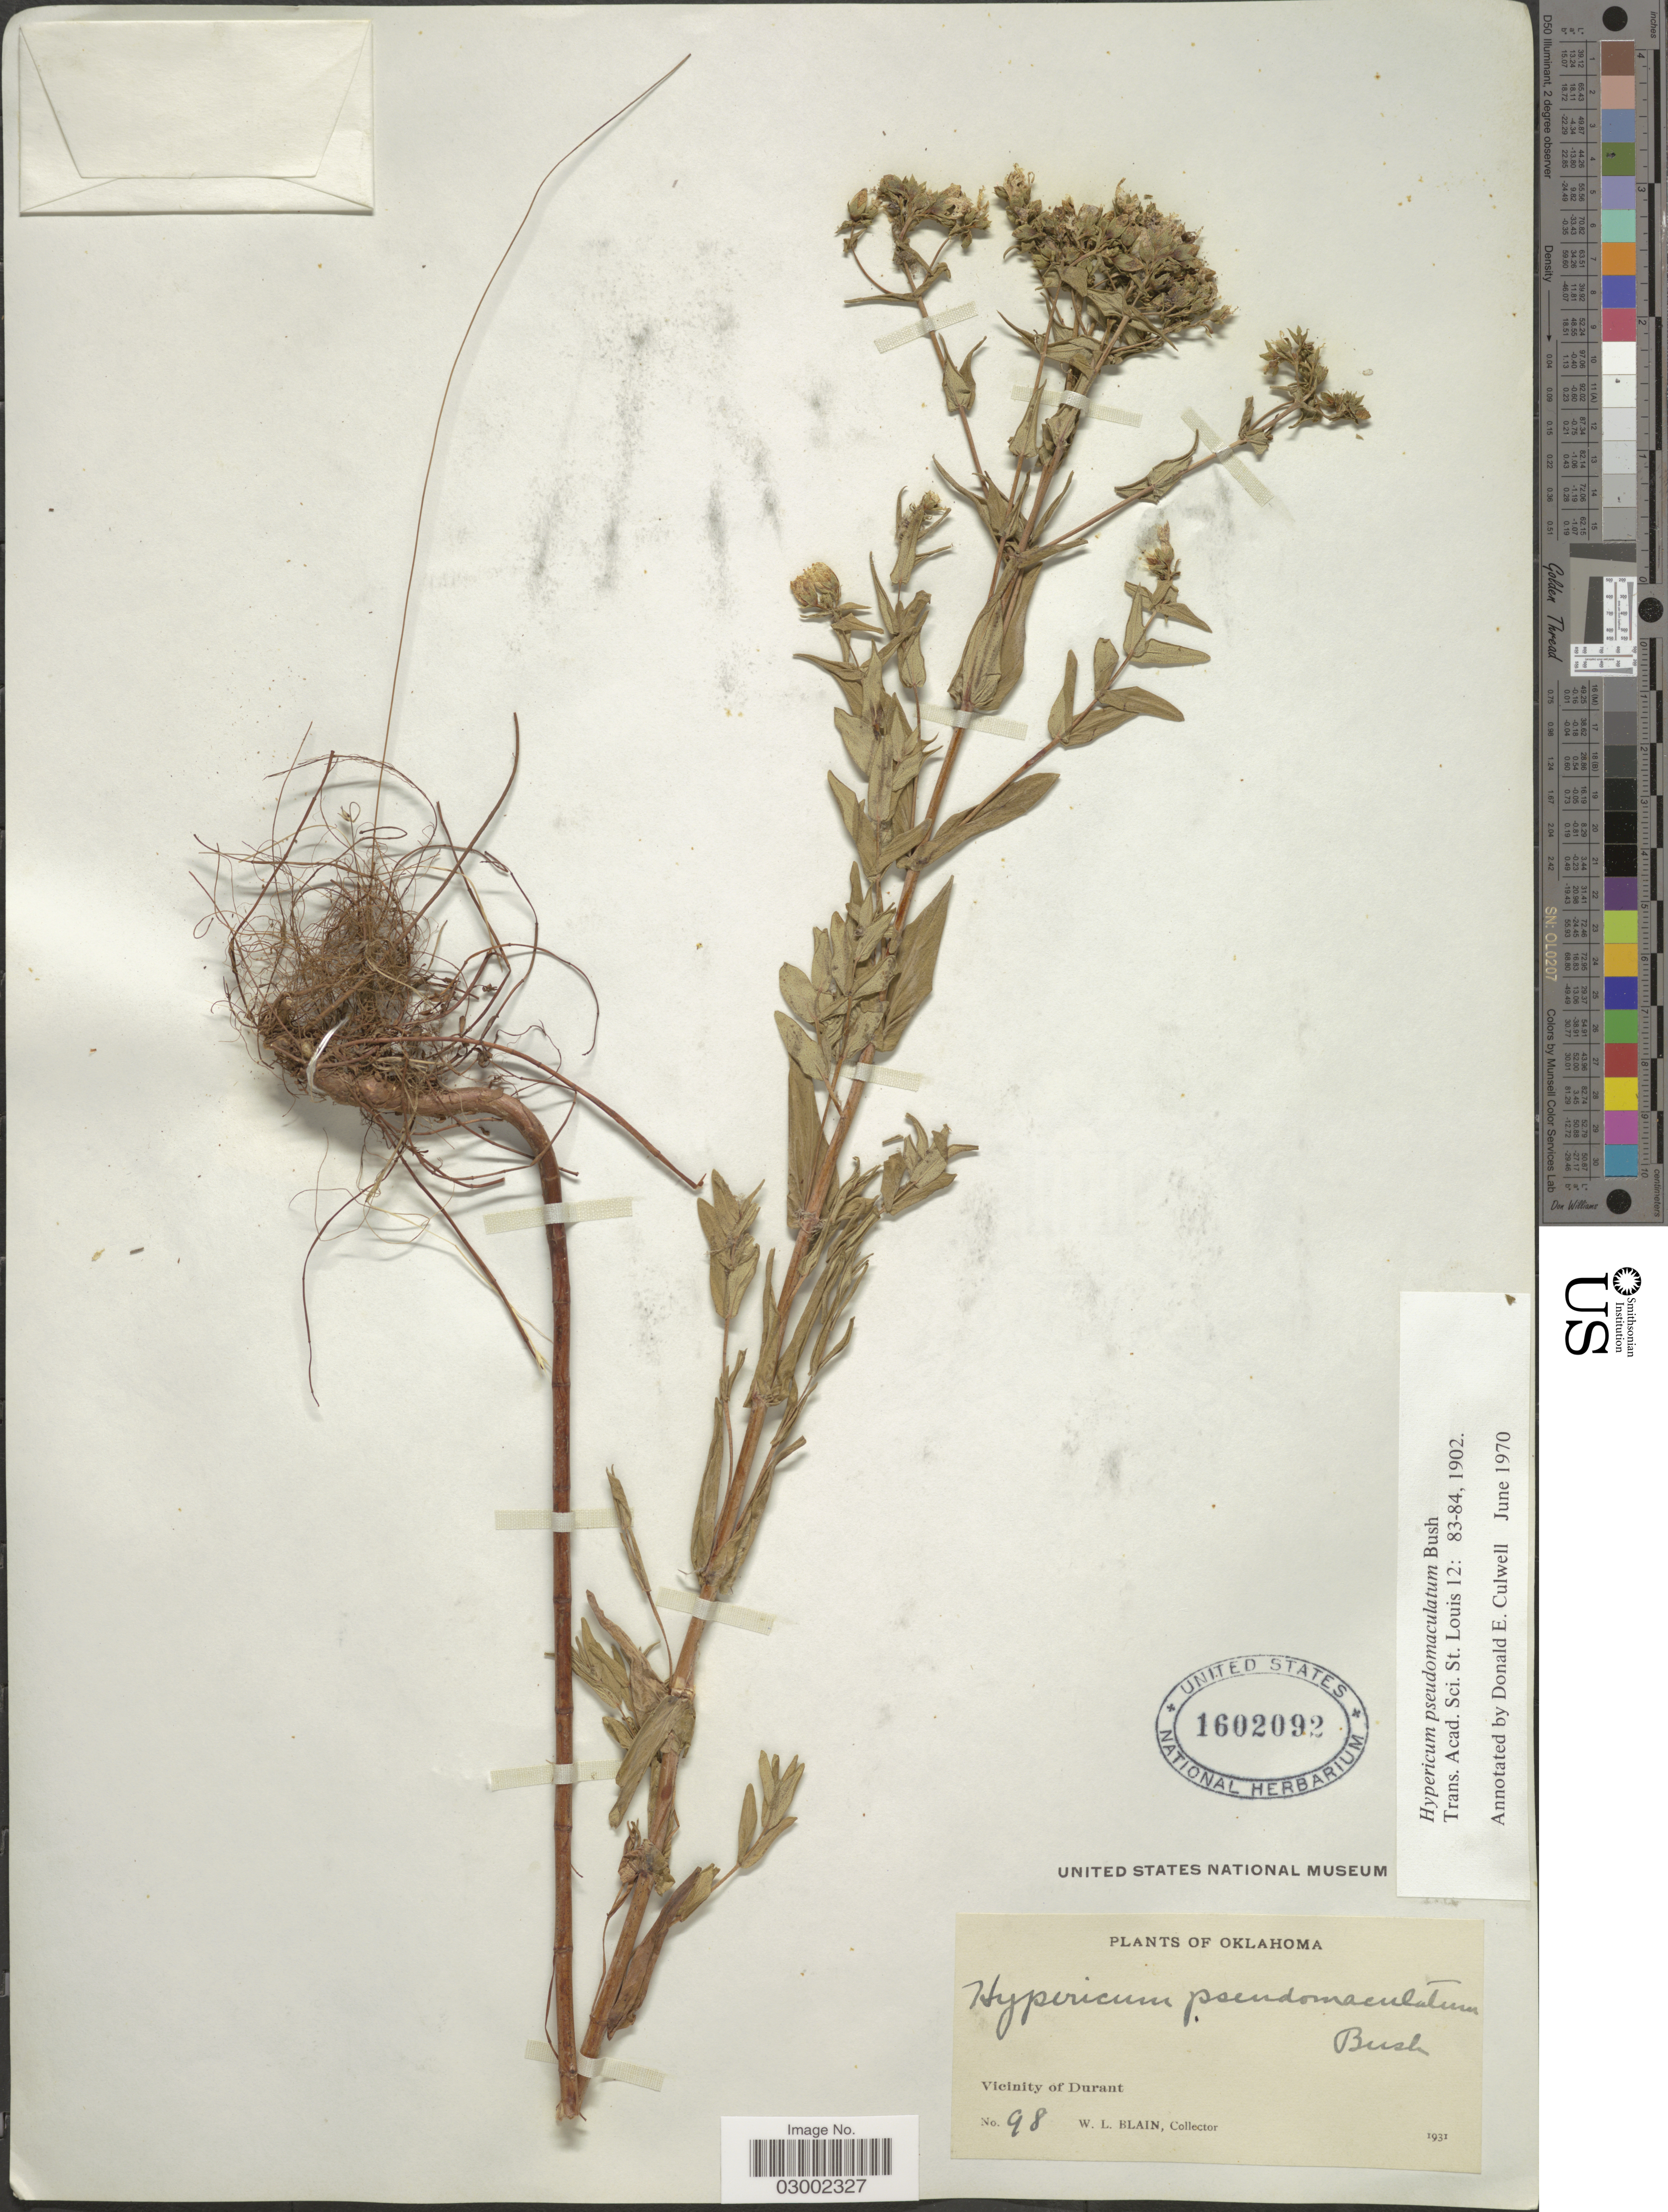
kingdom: Plantae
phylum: Tracheophyta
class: Magnoliopsida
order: Malpighiales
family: Hypericaceae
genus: Hypericum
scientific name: Hypericum pseudomaculatum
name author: Bush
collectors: W. Blain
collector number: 98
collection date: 1931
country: United States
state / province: Oklahoma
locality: Vicinity of Durant.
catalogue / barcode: US 1602092